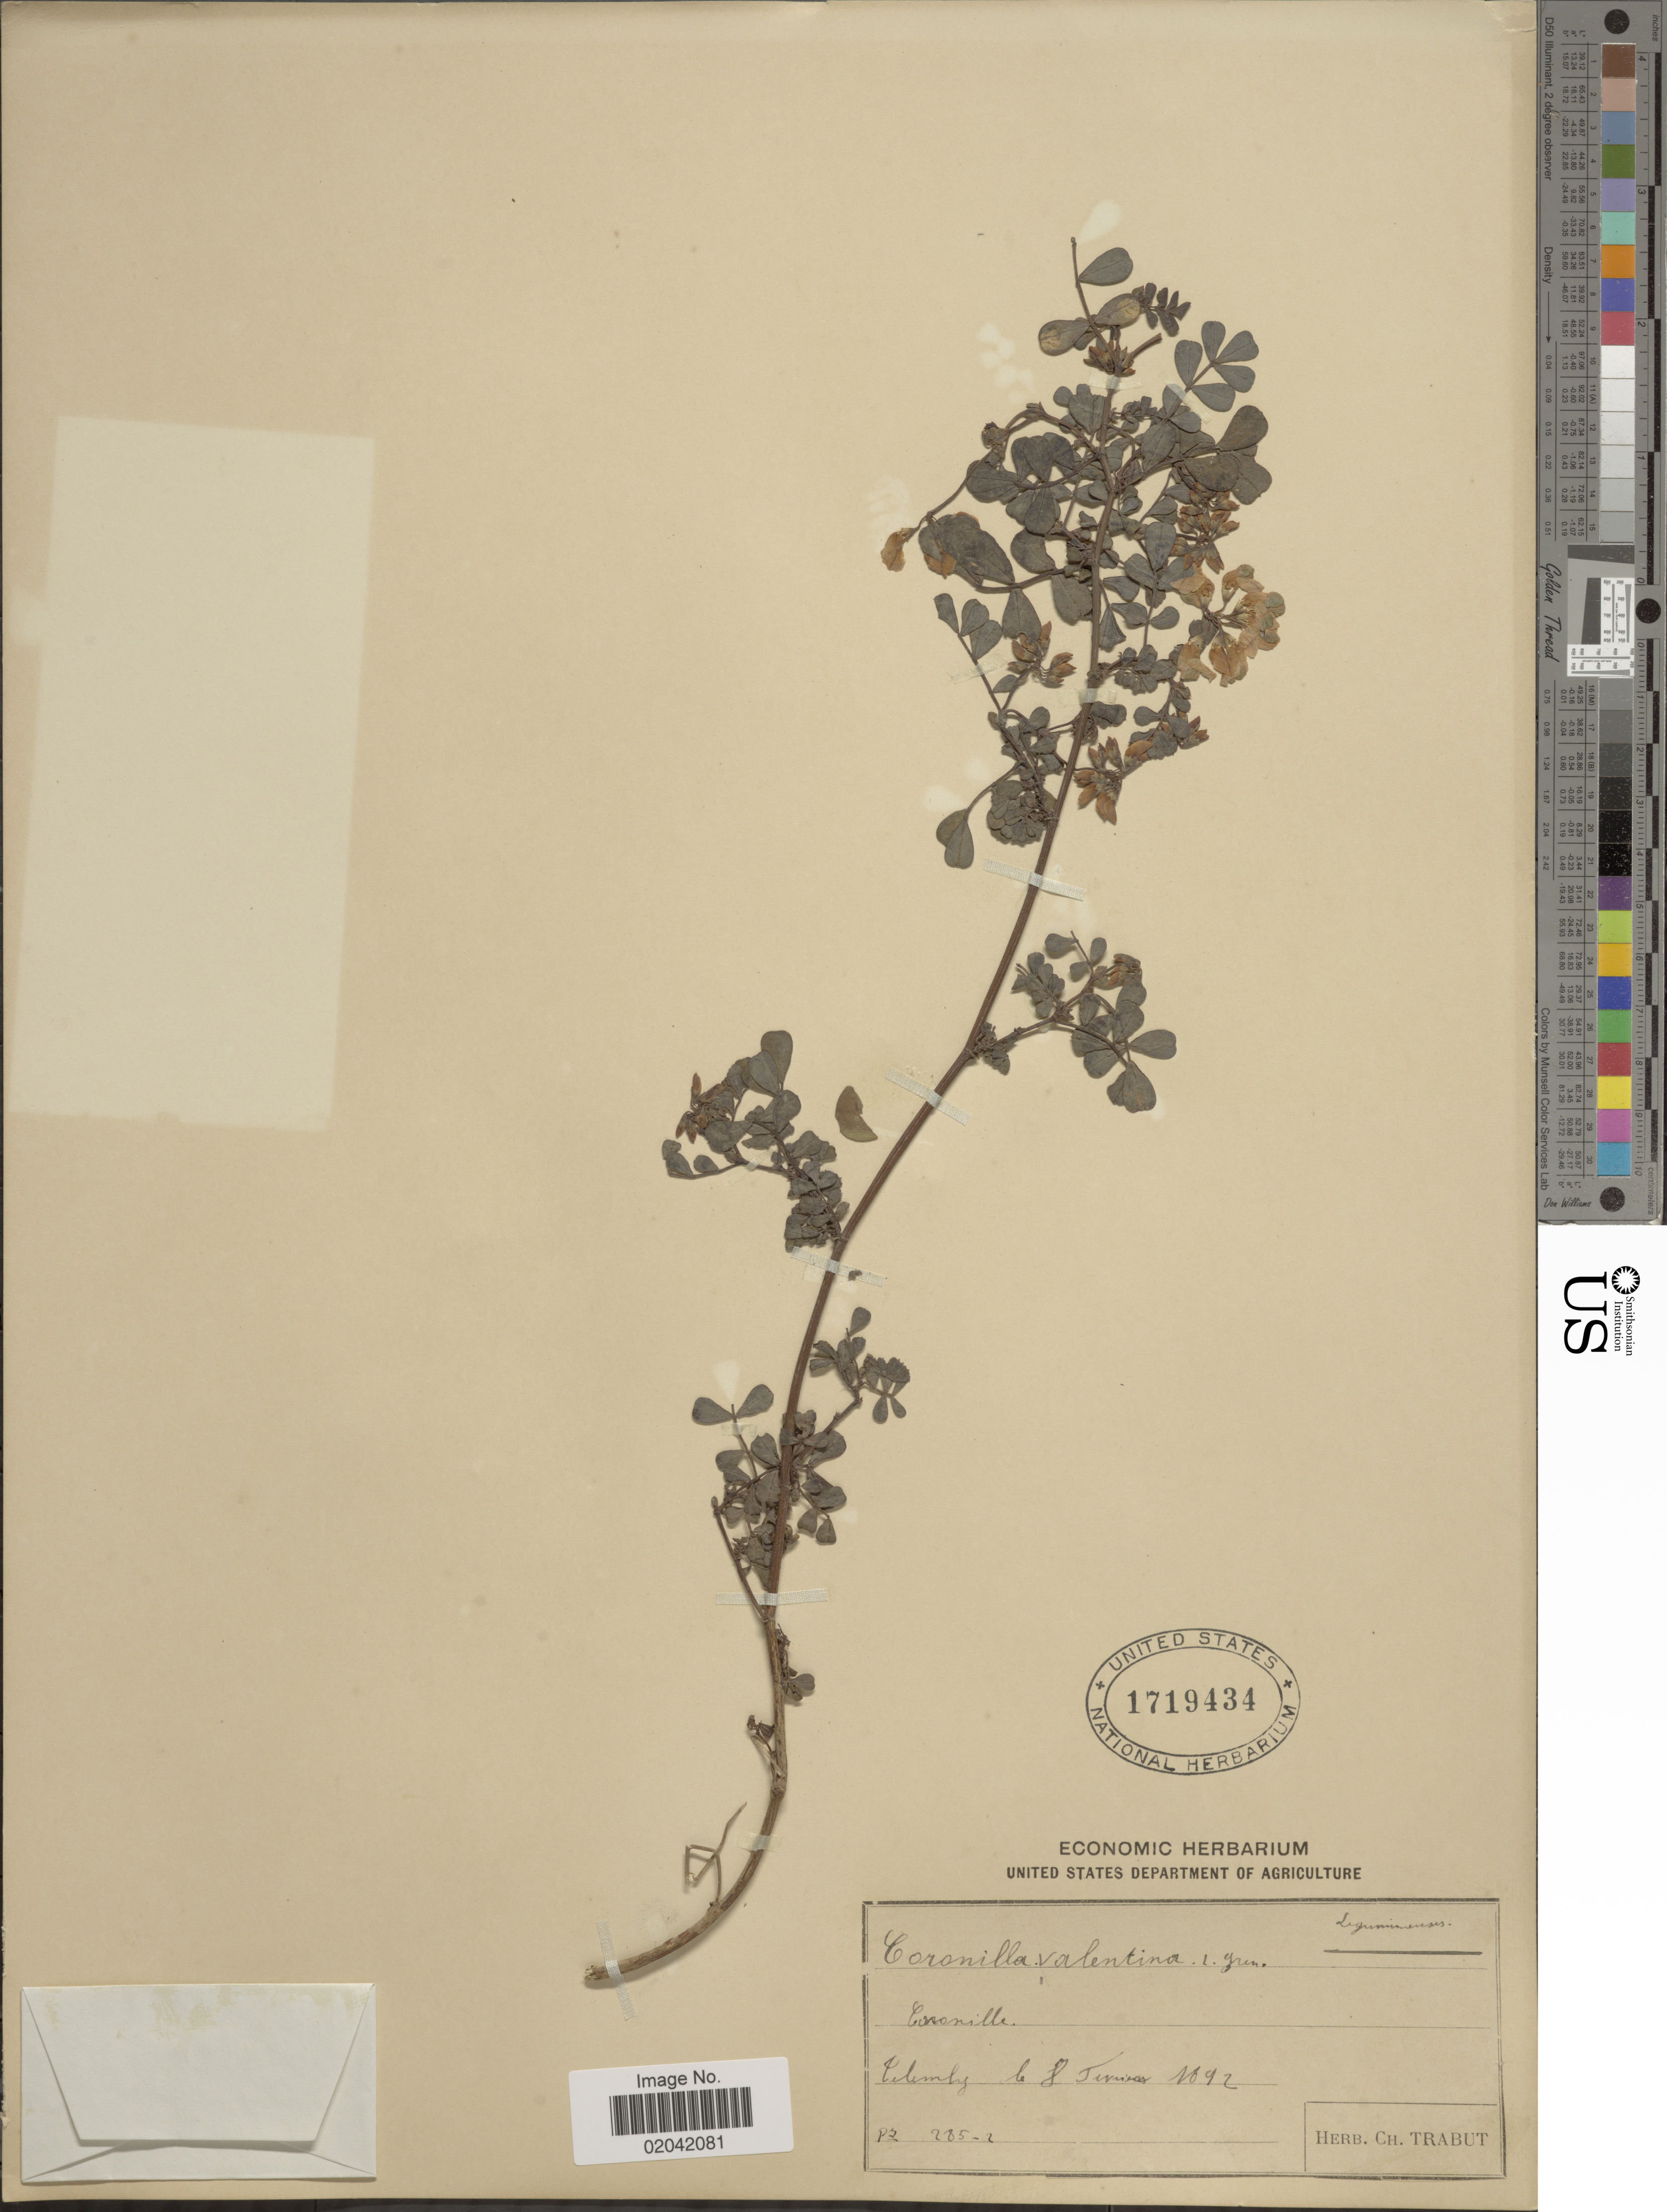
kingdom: Plantae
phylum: Tracheophyta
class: Magnoliopsida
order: Fabales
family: Fabaceae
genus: Coronilla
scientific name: Coronilla valentina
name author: L.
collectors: Ex herb. Ch. Trabut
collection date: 1892-01-08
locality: Cosonville [interpreted]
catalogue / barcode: US 1719434